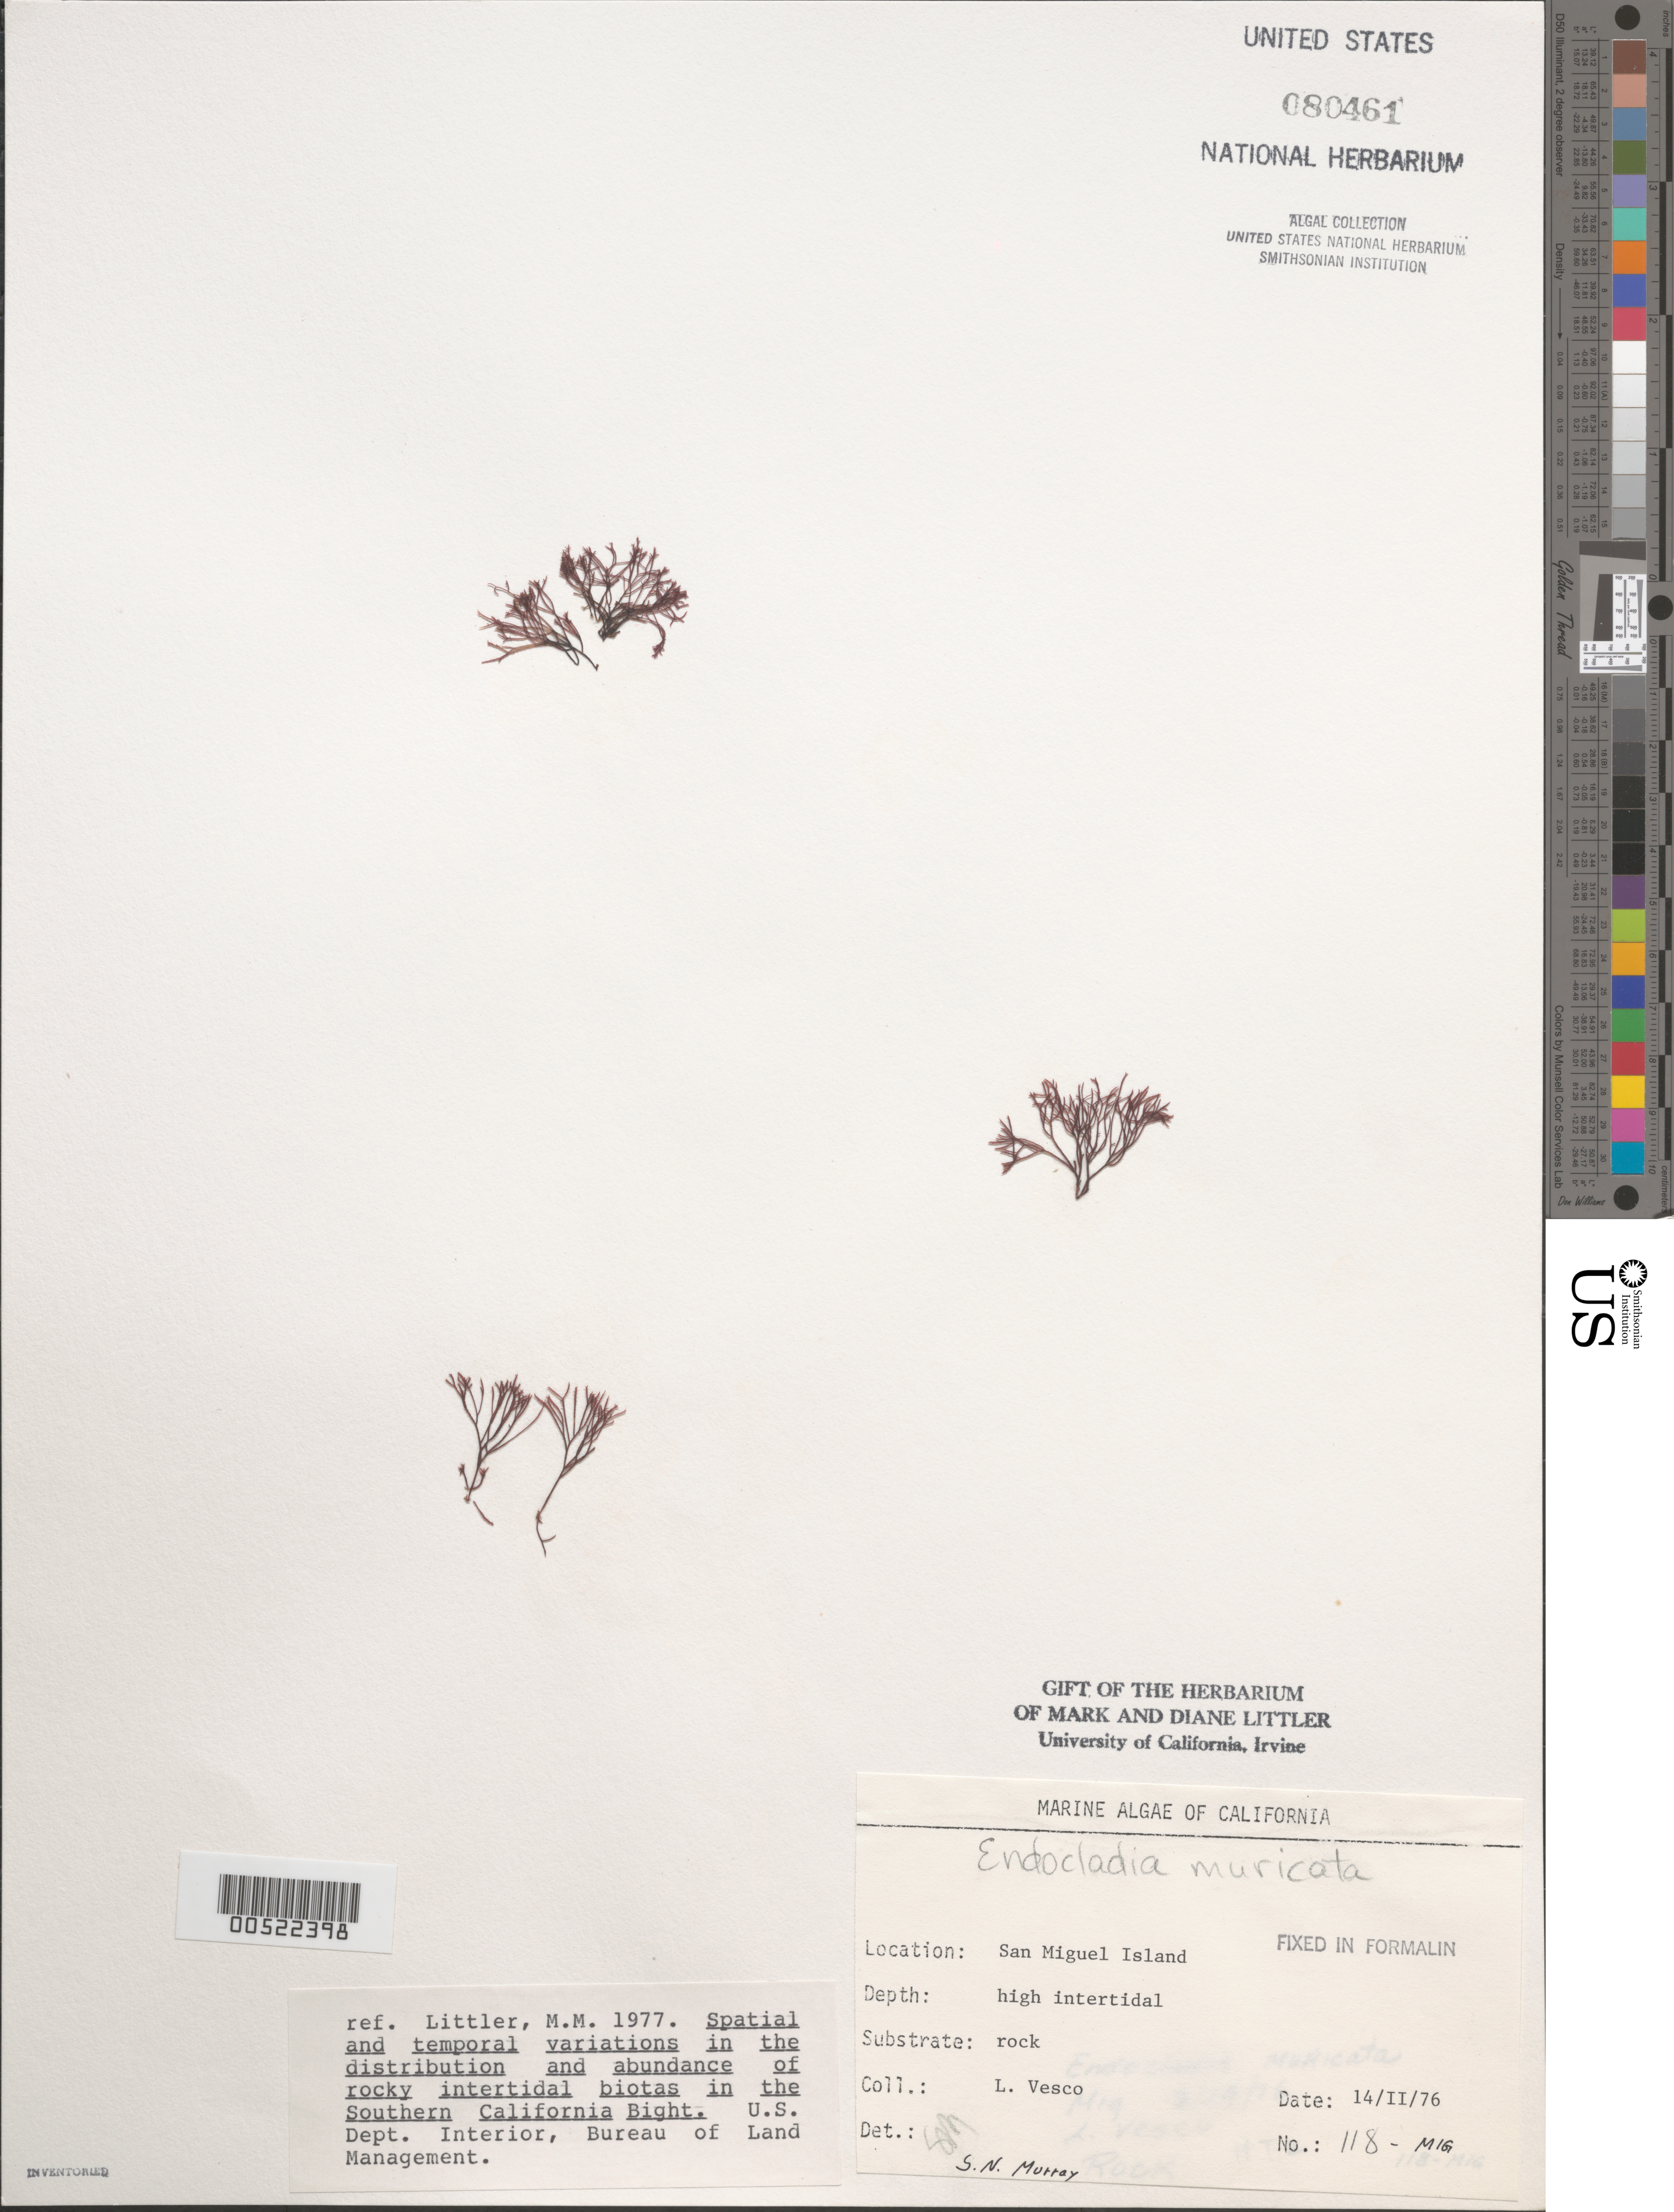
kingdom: Plantae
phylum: Rhodophyta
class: Florideophyceae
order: Gigartinales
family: Endocladiaceae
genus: Endocladia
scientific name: Endocladia muricata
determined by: Murray, S. N.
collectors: L. Vesco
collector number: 118-mig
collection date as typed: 14 Feb 1976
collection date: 1976-02-14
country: United States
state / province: California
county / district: Santa Barbara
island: San Miguel Island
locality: Cuyler Harbor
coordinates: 34 02'55"N, 120 20'08"W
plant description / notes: BLM-SOCALBIGHT Rocky Intertidal Survey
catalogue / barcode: US 80461